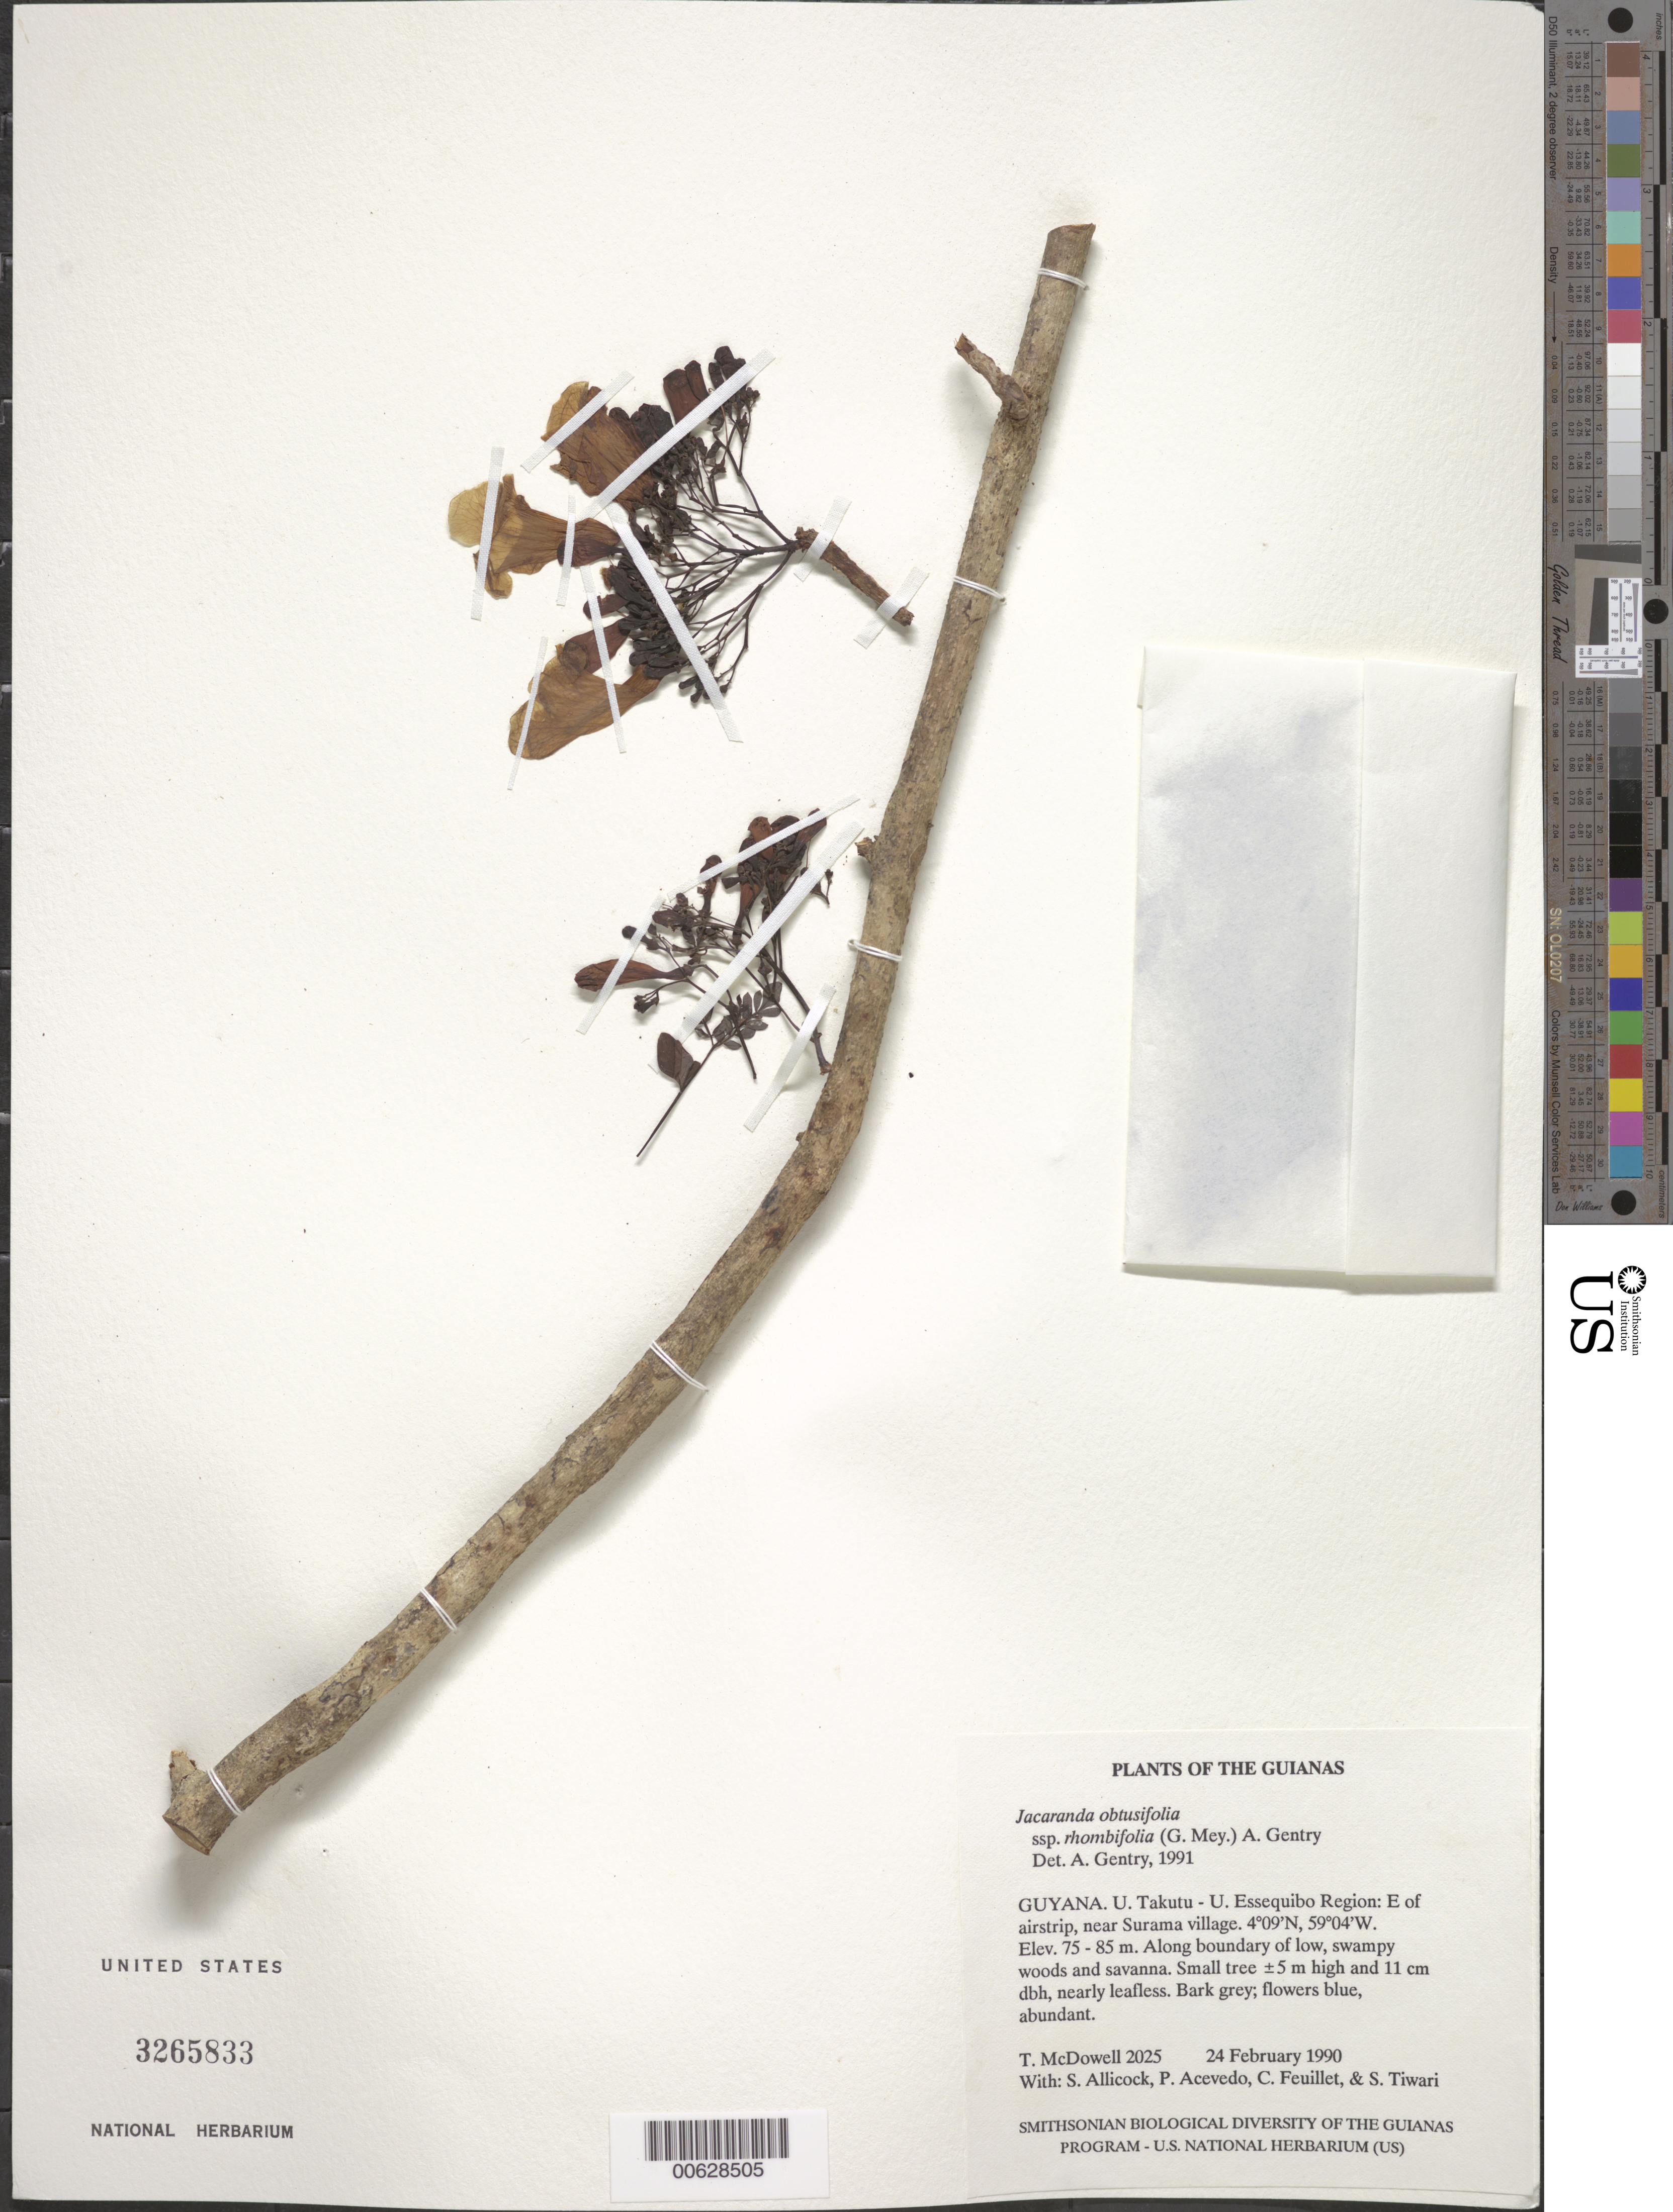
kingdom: Plantae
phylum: Tracheophyta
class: Magnoliopsida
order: Lamiales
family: Bignoniaceae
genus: Jacaranda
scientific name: Jacaranda obtusifolia subsp. rhombifolia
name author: (G. Mey.) A.H. Gentry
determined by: Gentry, A. H.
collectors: T. McDowell, S. Allicock, P. Acevedo-Rodr., C. Feuillet & S. Tiwari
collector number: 2025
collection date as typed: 24 February 1990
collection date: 1990-02-24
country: Guyana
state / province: U. Takutu-U. Essequibo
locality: E of airstrip, near Surama Village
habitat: Along boundary of low, swampy woods and savanna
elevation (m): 75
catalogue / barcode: US 3265833